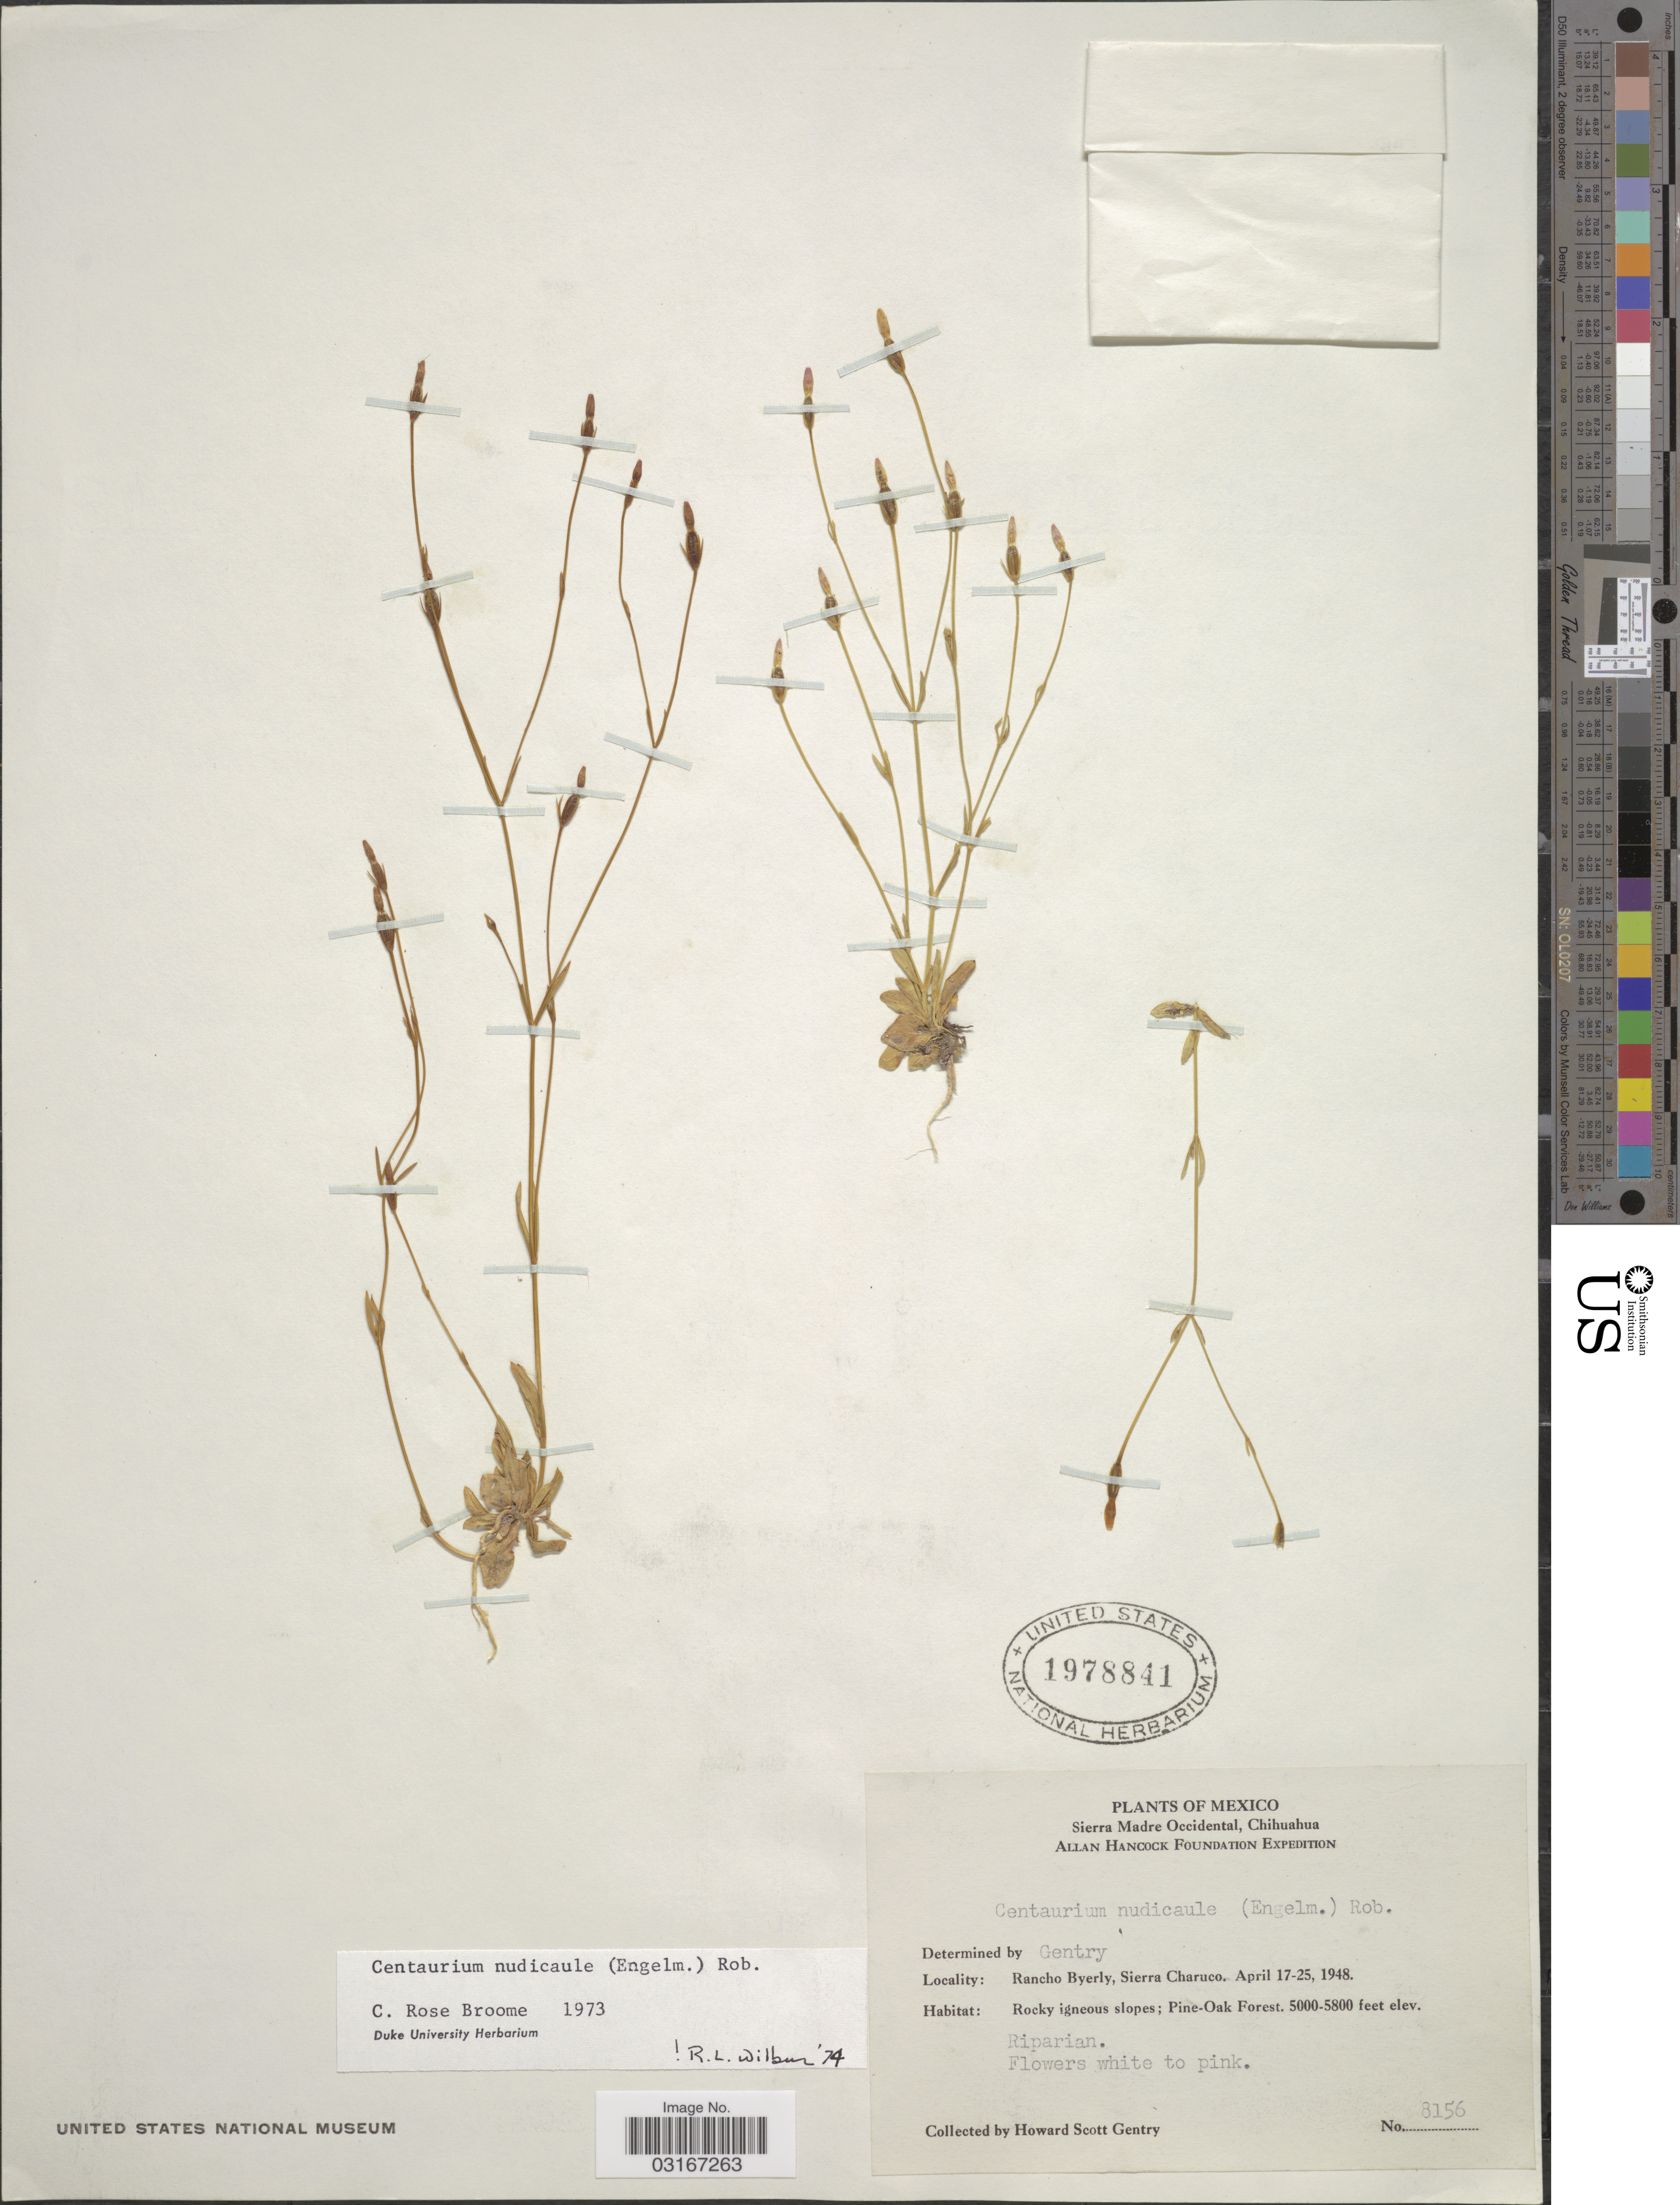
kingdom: Plantae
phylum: Tracheophyta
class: Magnoliopsida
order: Gentianales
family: Gentianaceae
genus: Centaurium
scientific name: Centaurium nudicaule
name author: (Engelm.) B.L. Rob.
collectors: H. S. Gentry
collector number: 8156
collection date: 1948-04-17/1948-04-25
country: Mexico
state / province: Chihuahua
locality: Sierra Madre Occidental. Rancho Byerly, Sierra Charuco.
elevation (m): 1524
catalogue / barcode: US 1978841